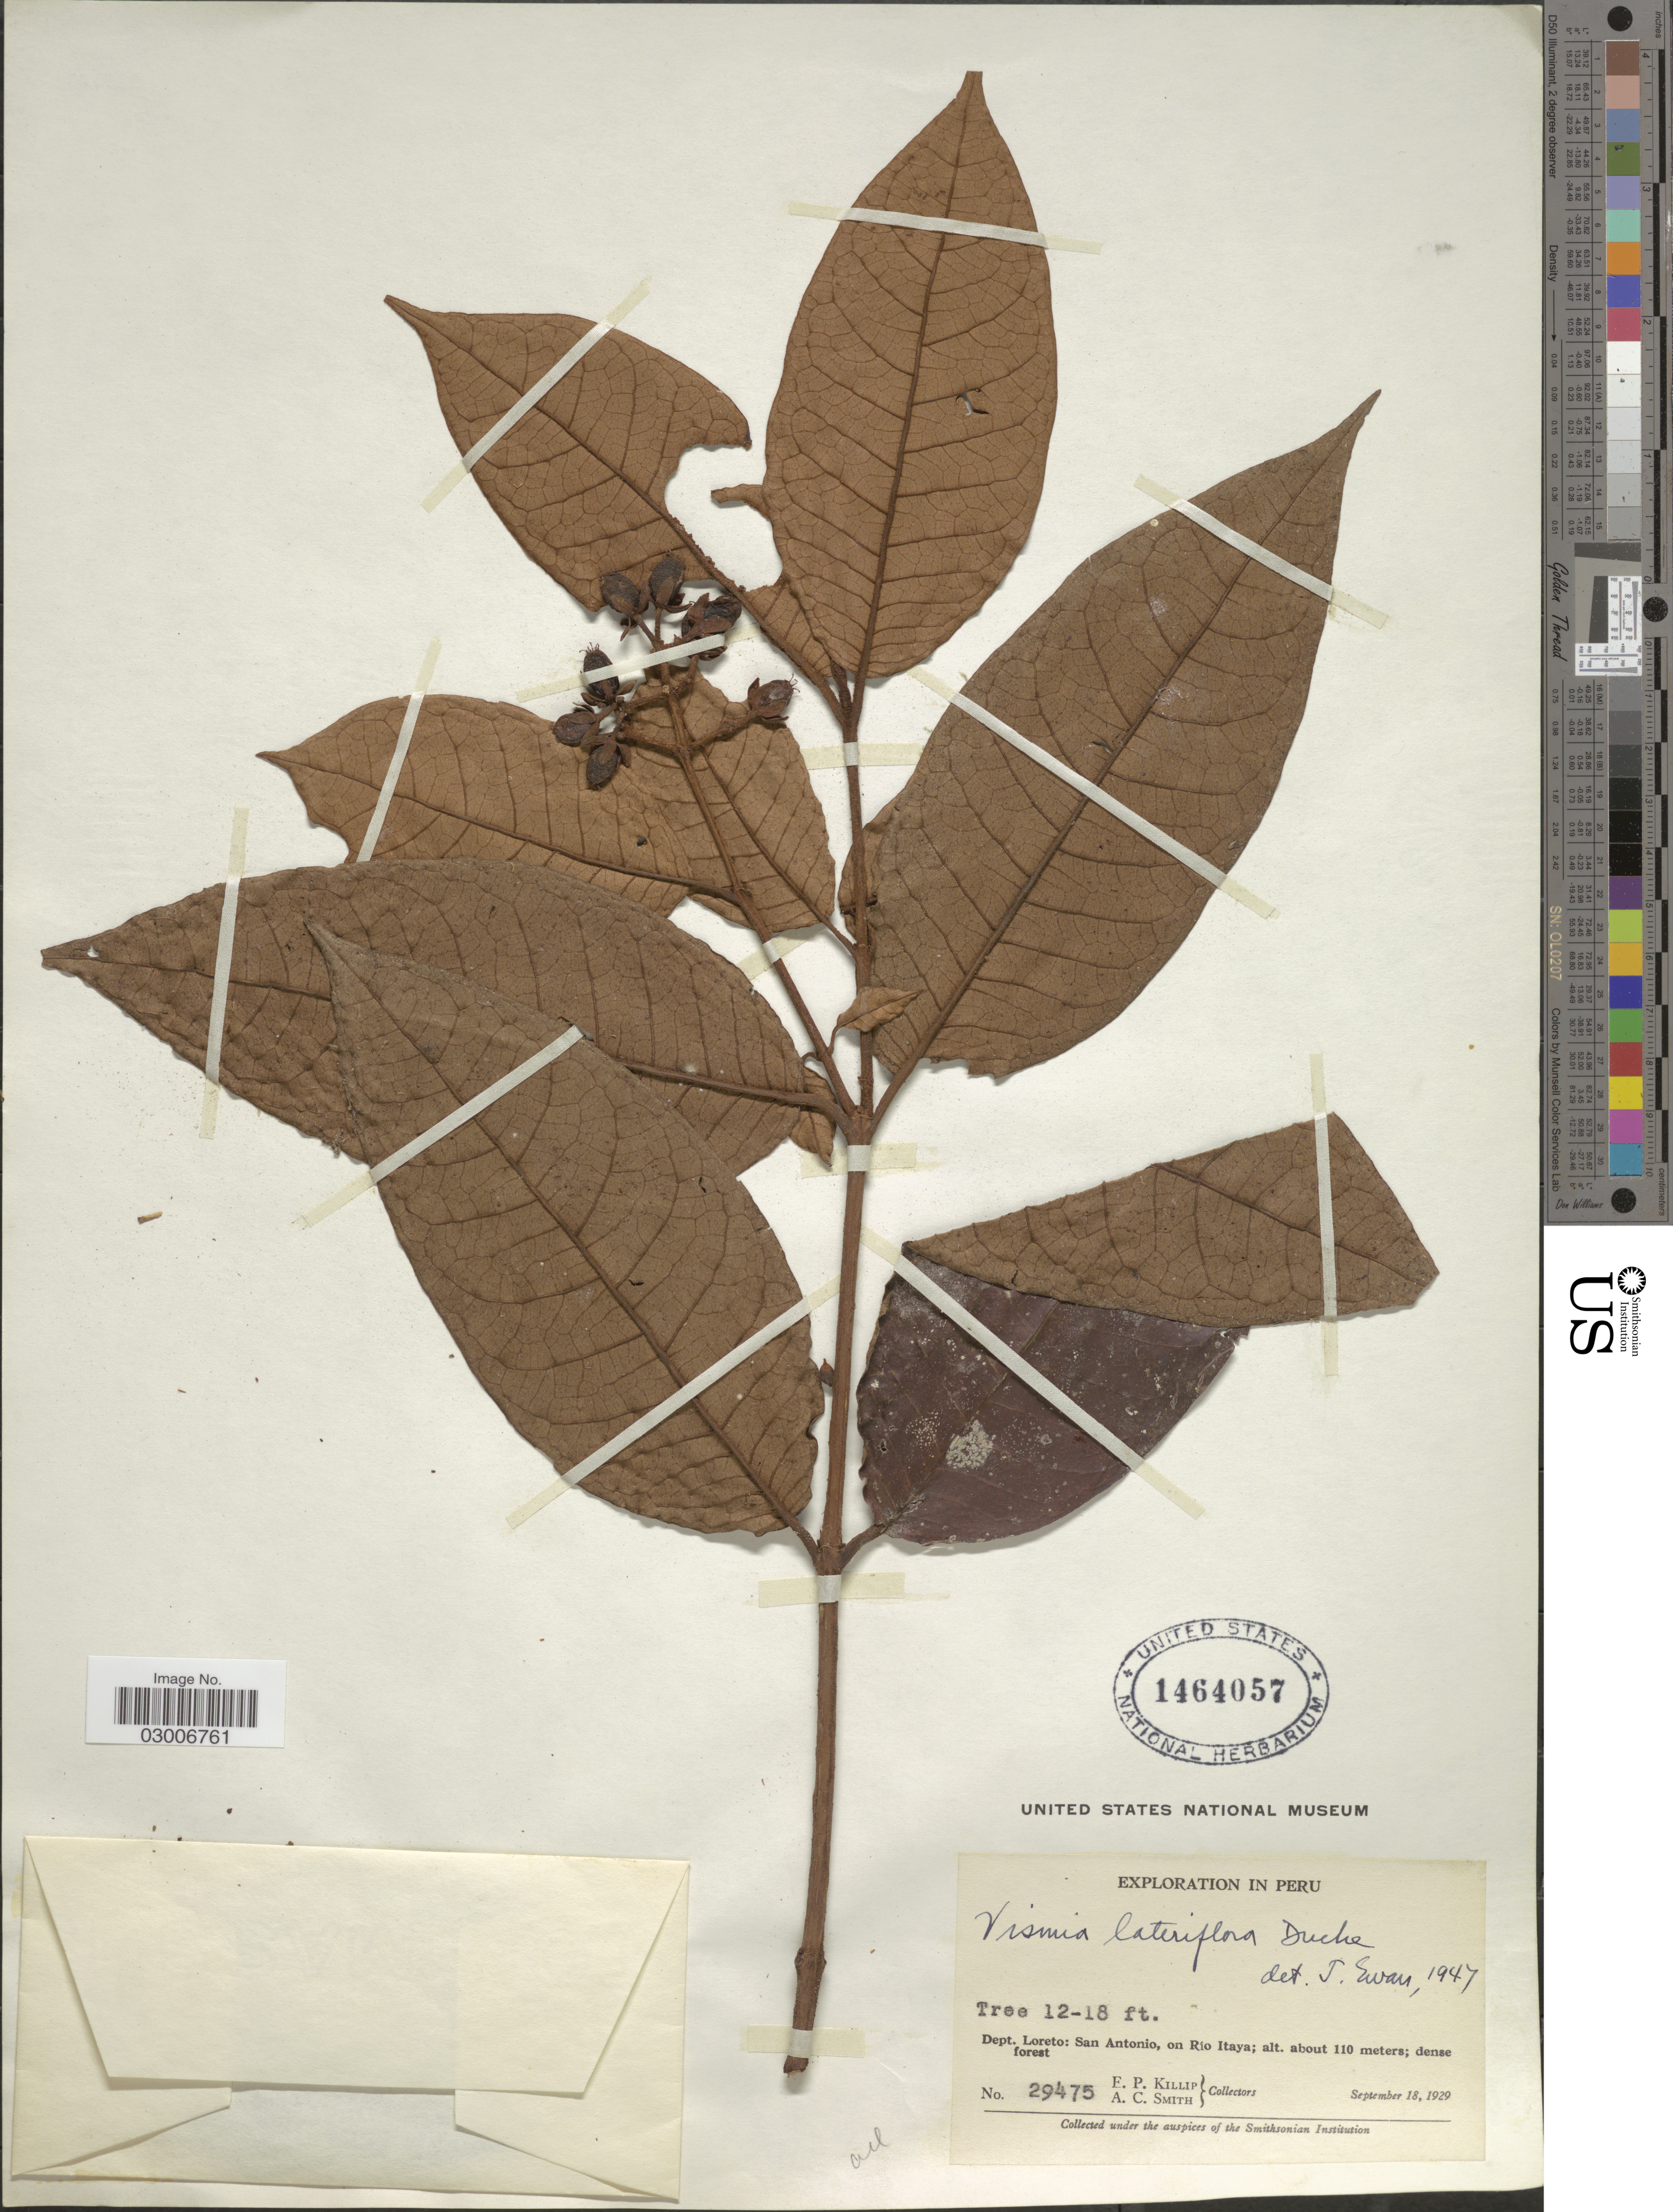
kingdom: Plantae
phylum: Tracheophyta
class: Magnoliopsida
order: Malpighiales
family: Hypericaceae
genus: Vismia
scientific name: Vismia lateriflora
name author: Ducke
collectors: E. P. Killip & A. C. Smith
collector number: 29475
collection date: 1929-09-18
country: Peru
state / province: Loreto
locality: Dept. Loreto: San Antonio, on Río Itaya.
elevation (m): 110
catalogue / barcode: US 1464057